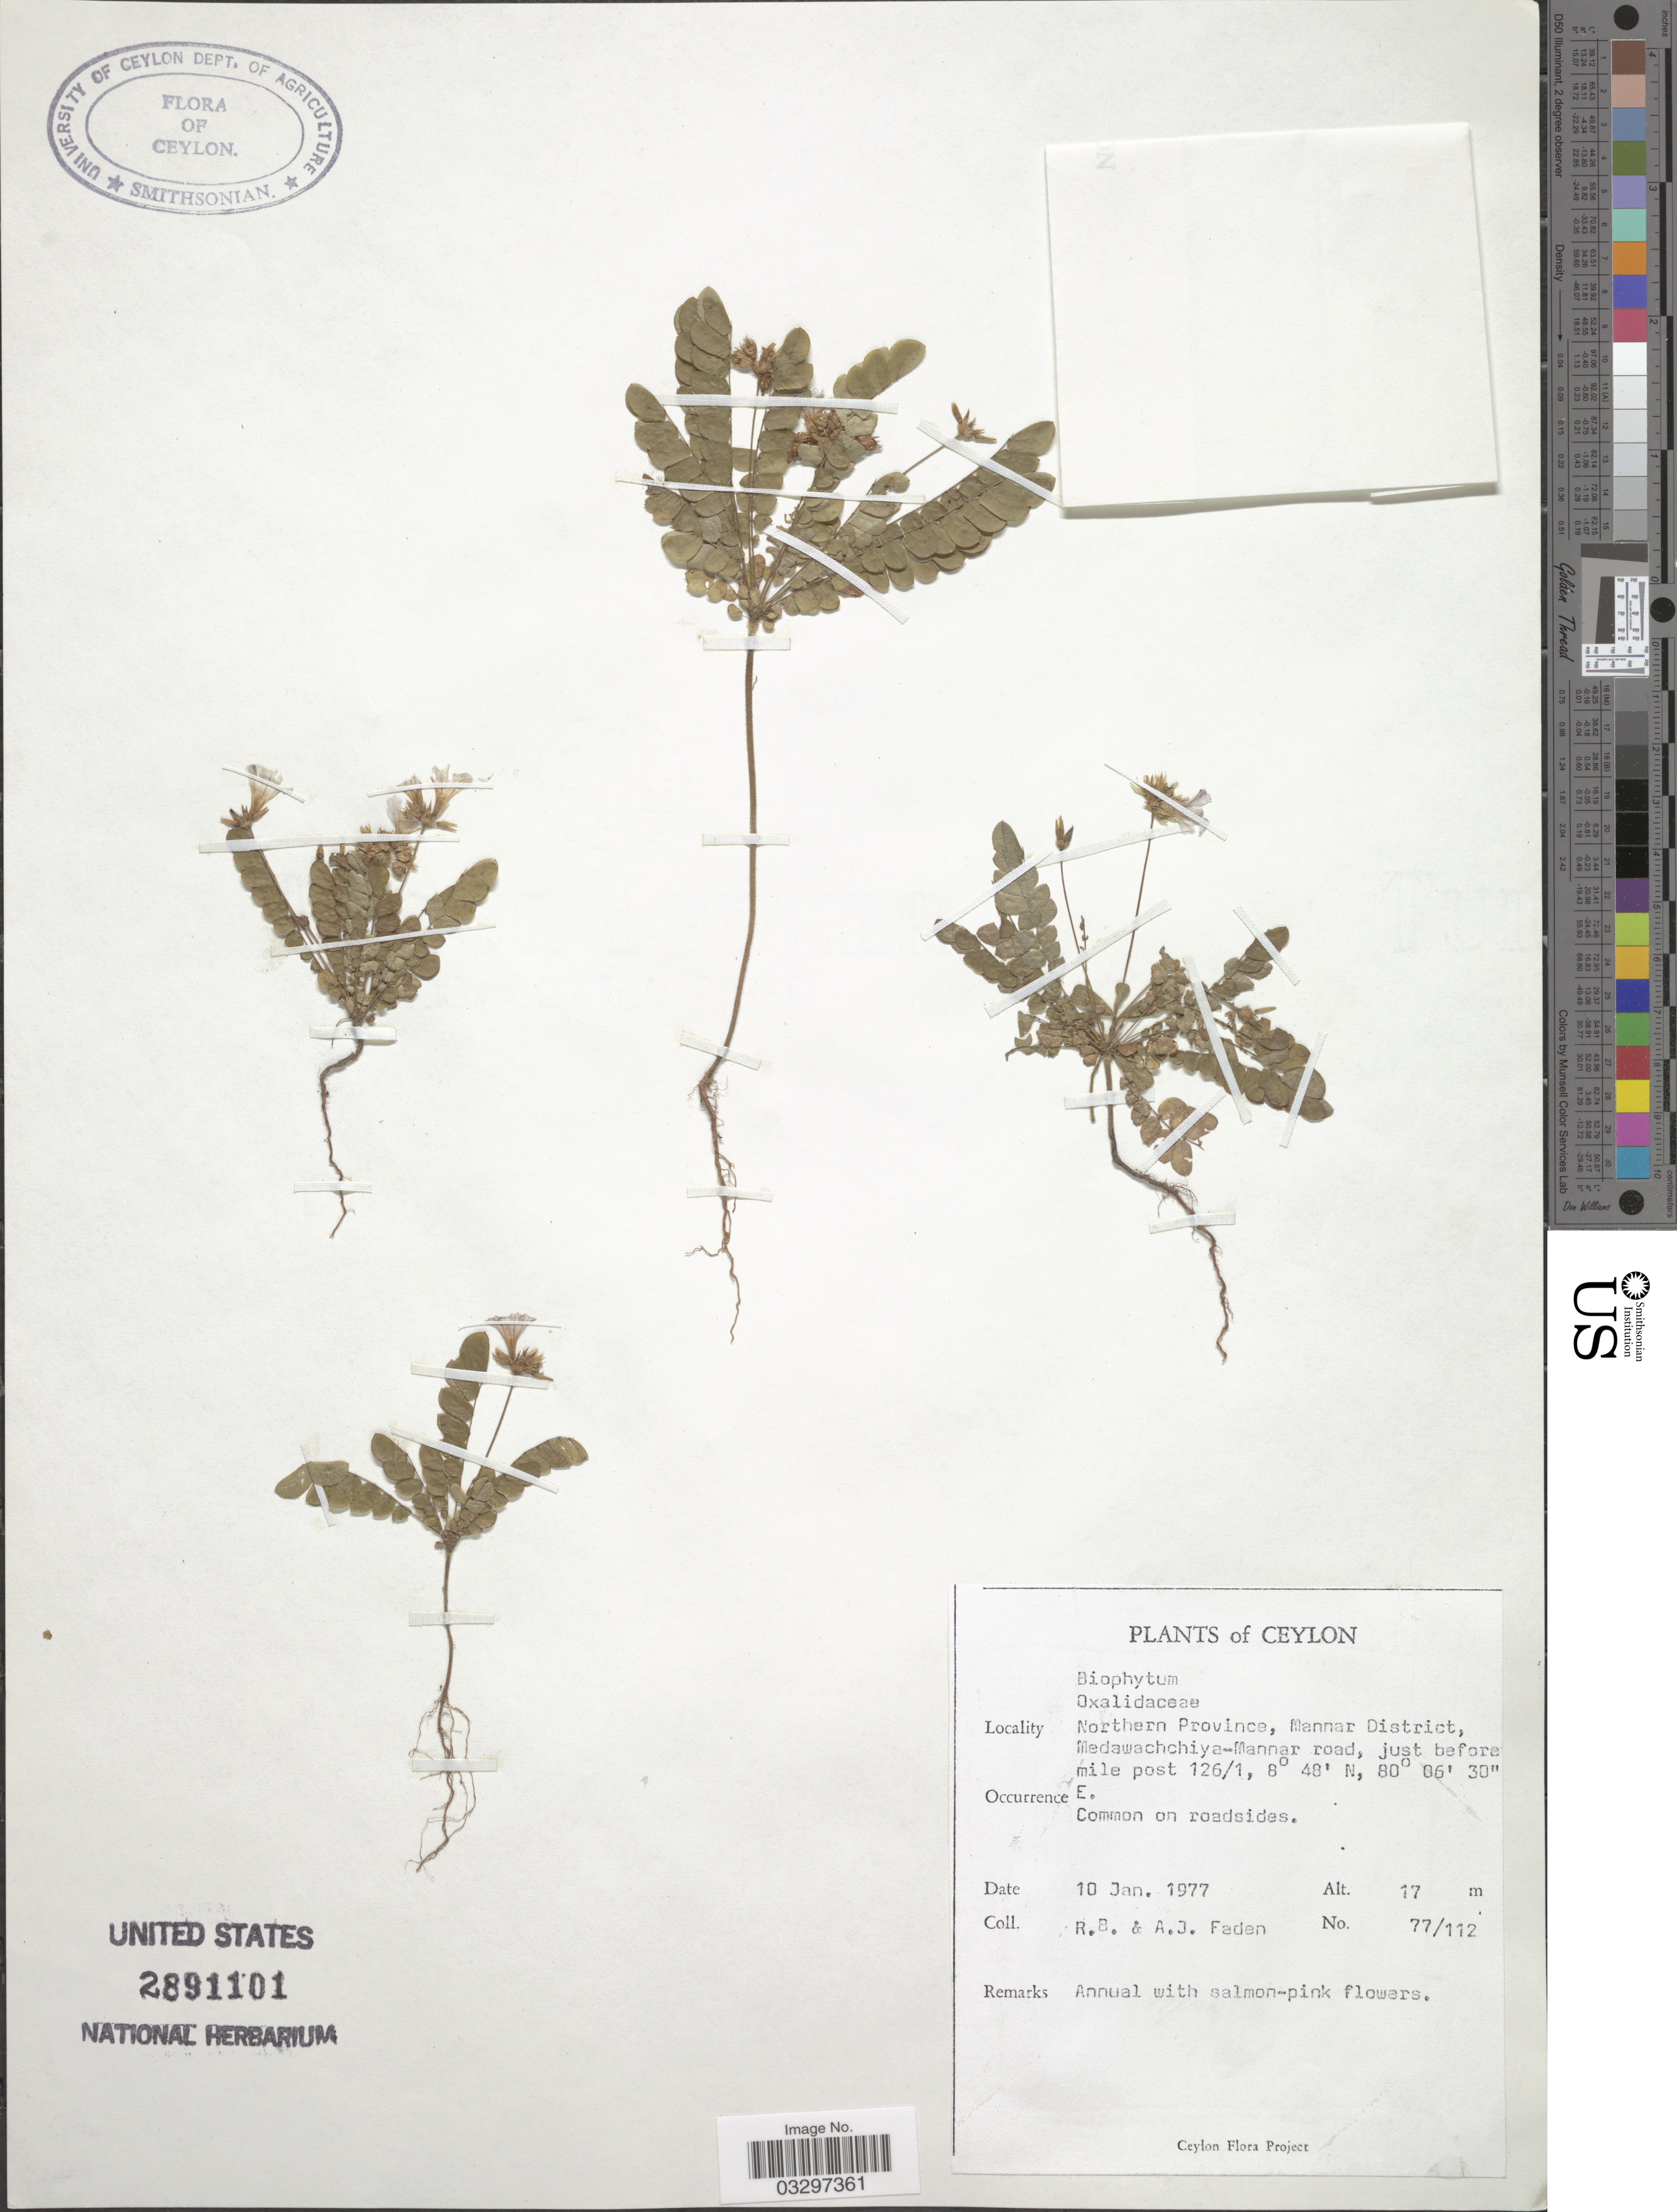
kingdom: Plantae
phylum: Tracheophyta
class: Magnoliopsida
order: Oxalidales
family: Oxalidaceae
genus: Biophytum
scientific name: Biophytum sp.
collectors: R. B. Faden & A. J. Faden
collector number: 77/112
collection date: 1977-01-10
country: Sri Lanka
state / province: Northern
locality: Ceylon. Mannar District, Medawachchiya-Mannar road, just before mile post 126/1.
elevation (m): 17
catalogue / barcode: US 2891101